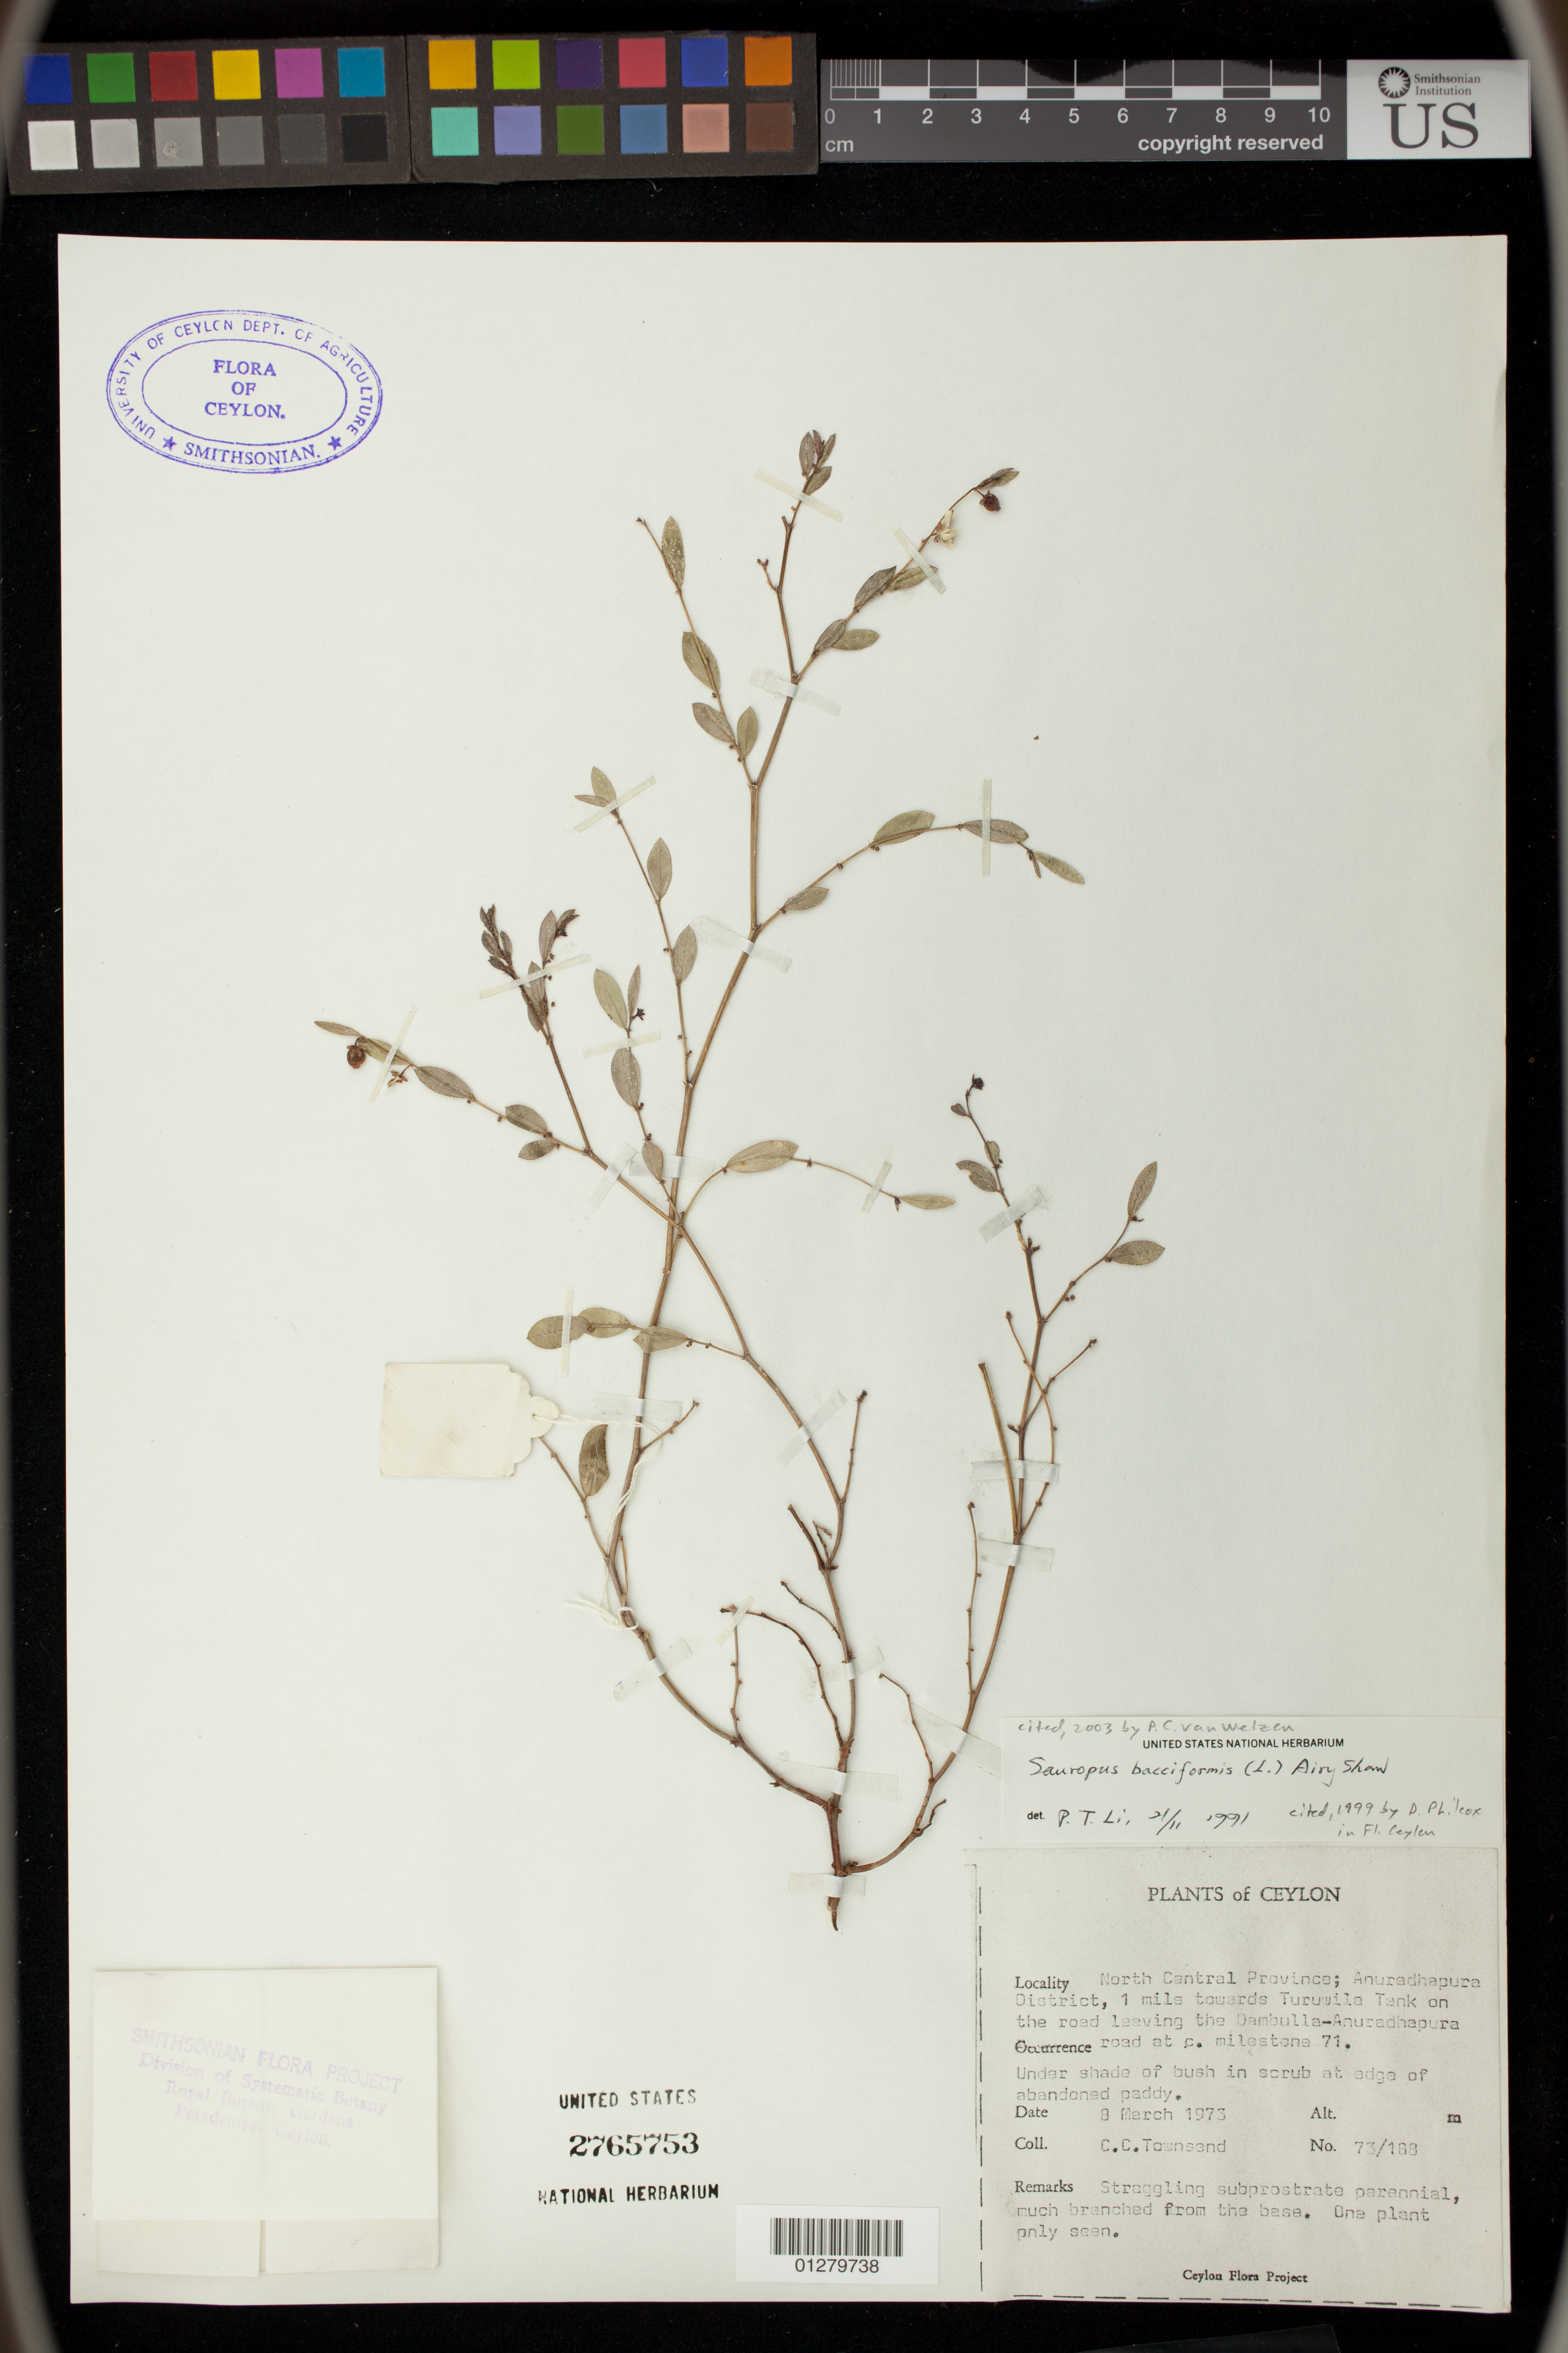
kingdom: Plantae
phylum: Tracheophyta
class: Magnoliopsida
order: Malpighiales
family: Phyllanthaceae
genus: Sauropus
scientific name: Sauropus bacciformis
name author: (L.) Airy Shaw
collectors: C. C. Townsend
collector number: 73/188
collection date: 1973-03-08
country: Sri Lanka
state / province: North Central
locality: Anuradhapura District, 1 mile towards Turuwila Tank on the road leaving the Dambulla-Anuradhapura road at c. milestone 71.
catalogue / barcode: US 2765753